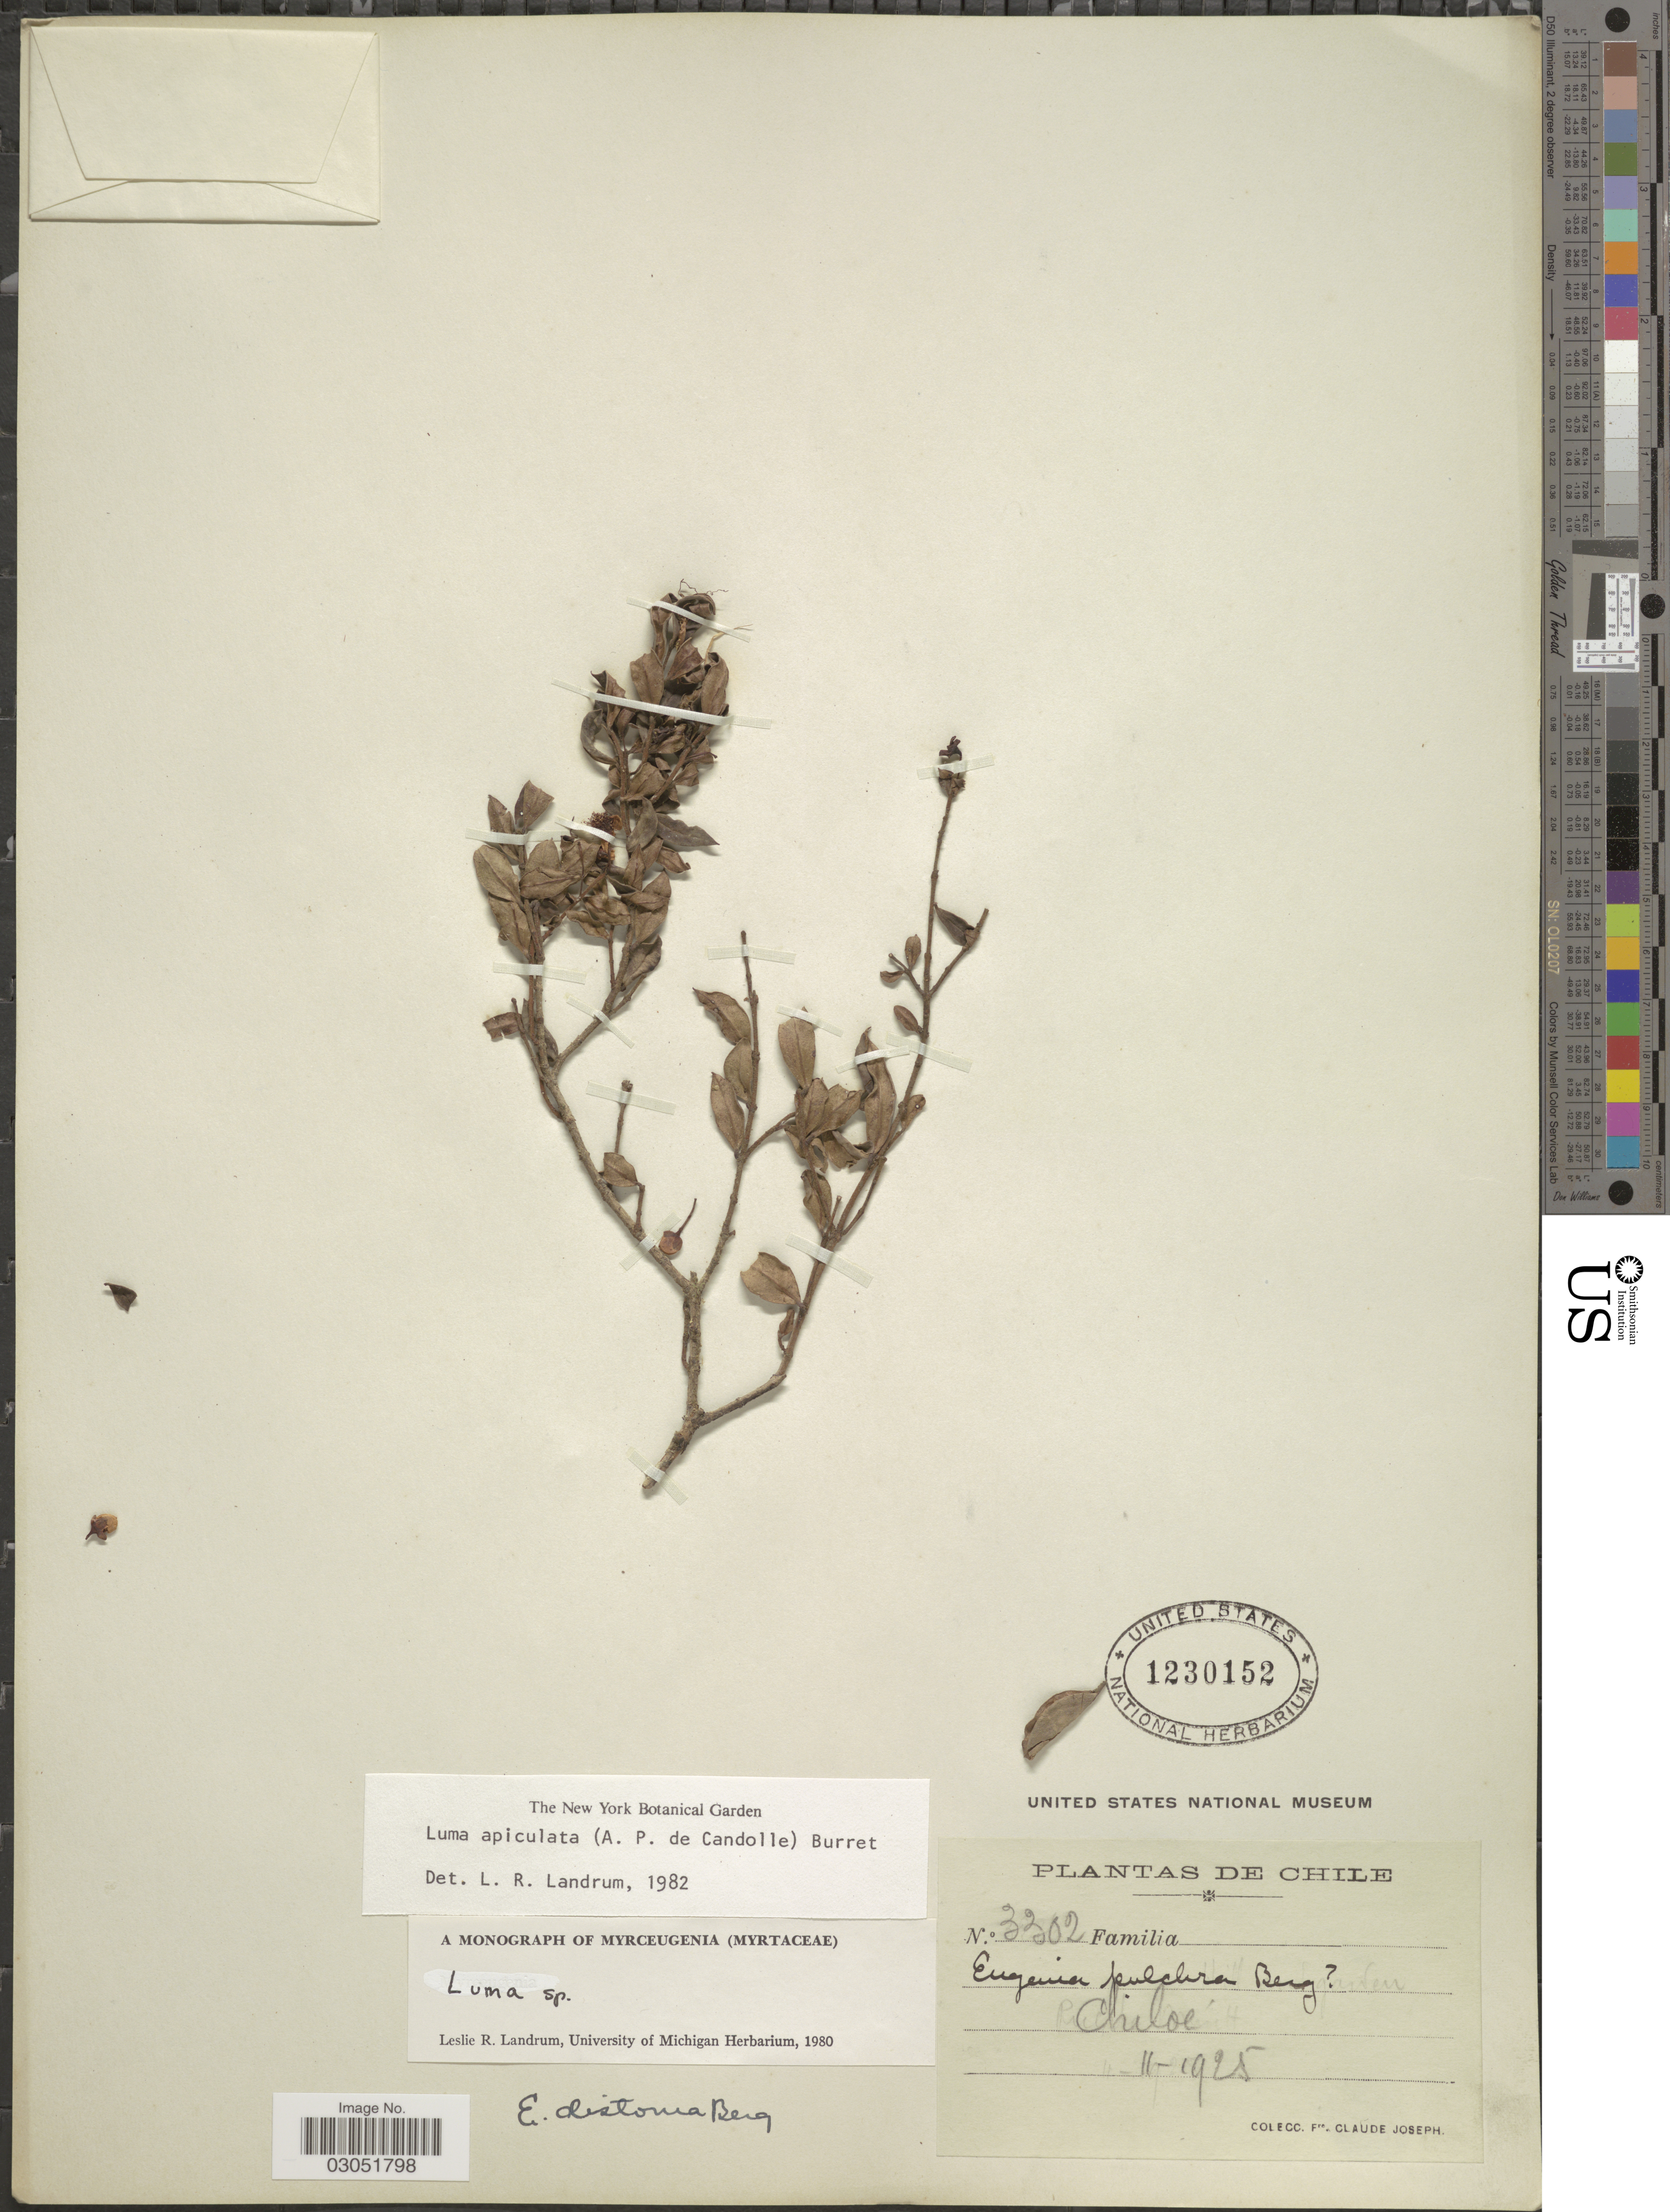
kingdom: Plantae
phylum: Tracheophyta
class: Magnoliopsida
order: Myrtales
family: Myrtaceae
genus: Luma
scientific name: Luma apiculata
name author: (DC.) Burret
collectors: Bro. Claude-Joseph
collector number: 3302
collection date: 1925-11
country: Chile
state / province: Arica y Parinacota (XV)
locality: Chiloé.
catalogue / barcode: US 1230152